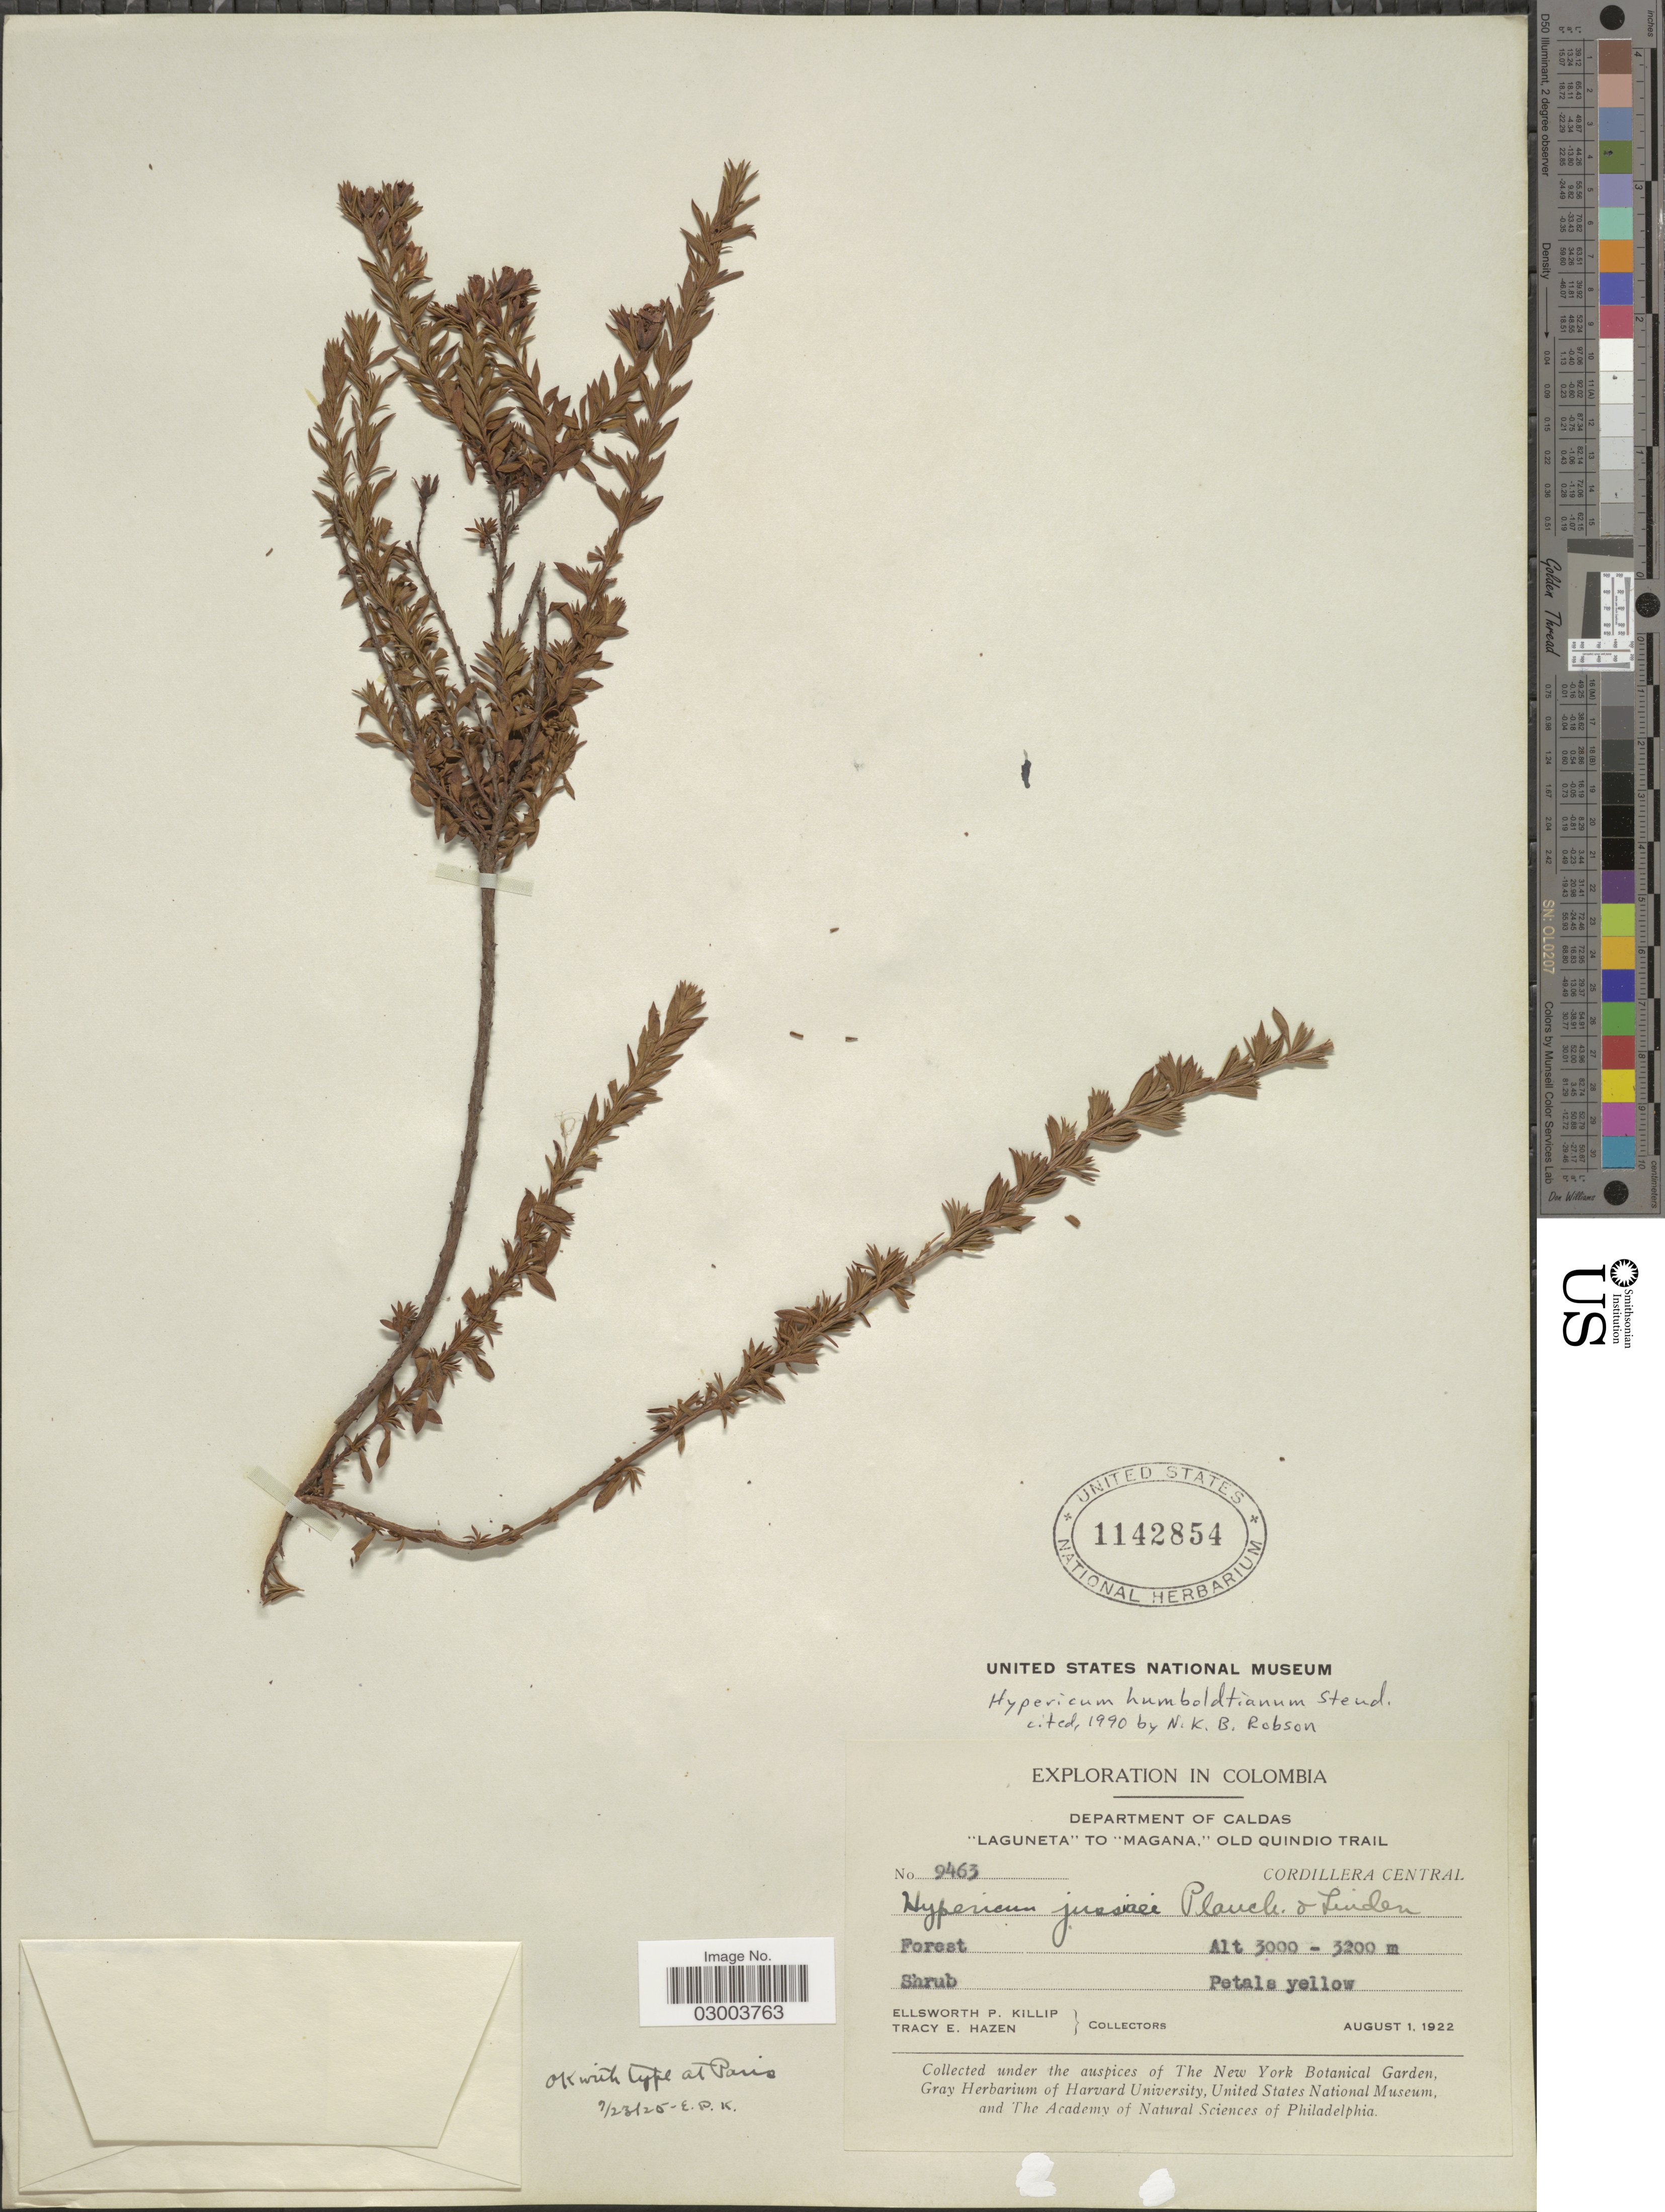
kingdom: Plantae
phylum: Tracheophyta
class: Magnoliopsida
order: Malpighiales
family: Hypericaceae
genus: Hypericum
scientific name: Hypericum humboldtianum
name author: Steud.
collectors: E. P. Killip & T. E. Hazen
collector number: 9463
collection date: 1922-08-01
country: Colombia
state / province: Caldas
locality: Department of Caldas, "Laguneta" to "Magana", old Quindio Trail, Cordillera Central.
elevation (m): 3000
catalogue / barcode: US 1142854